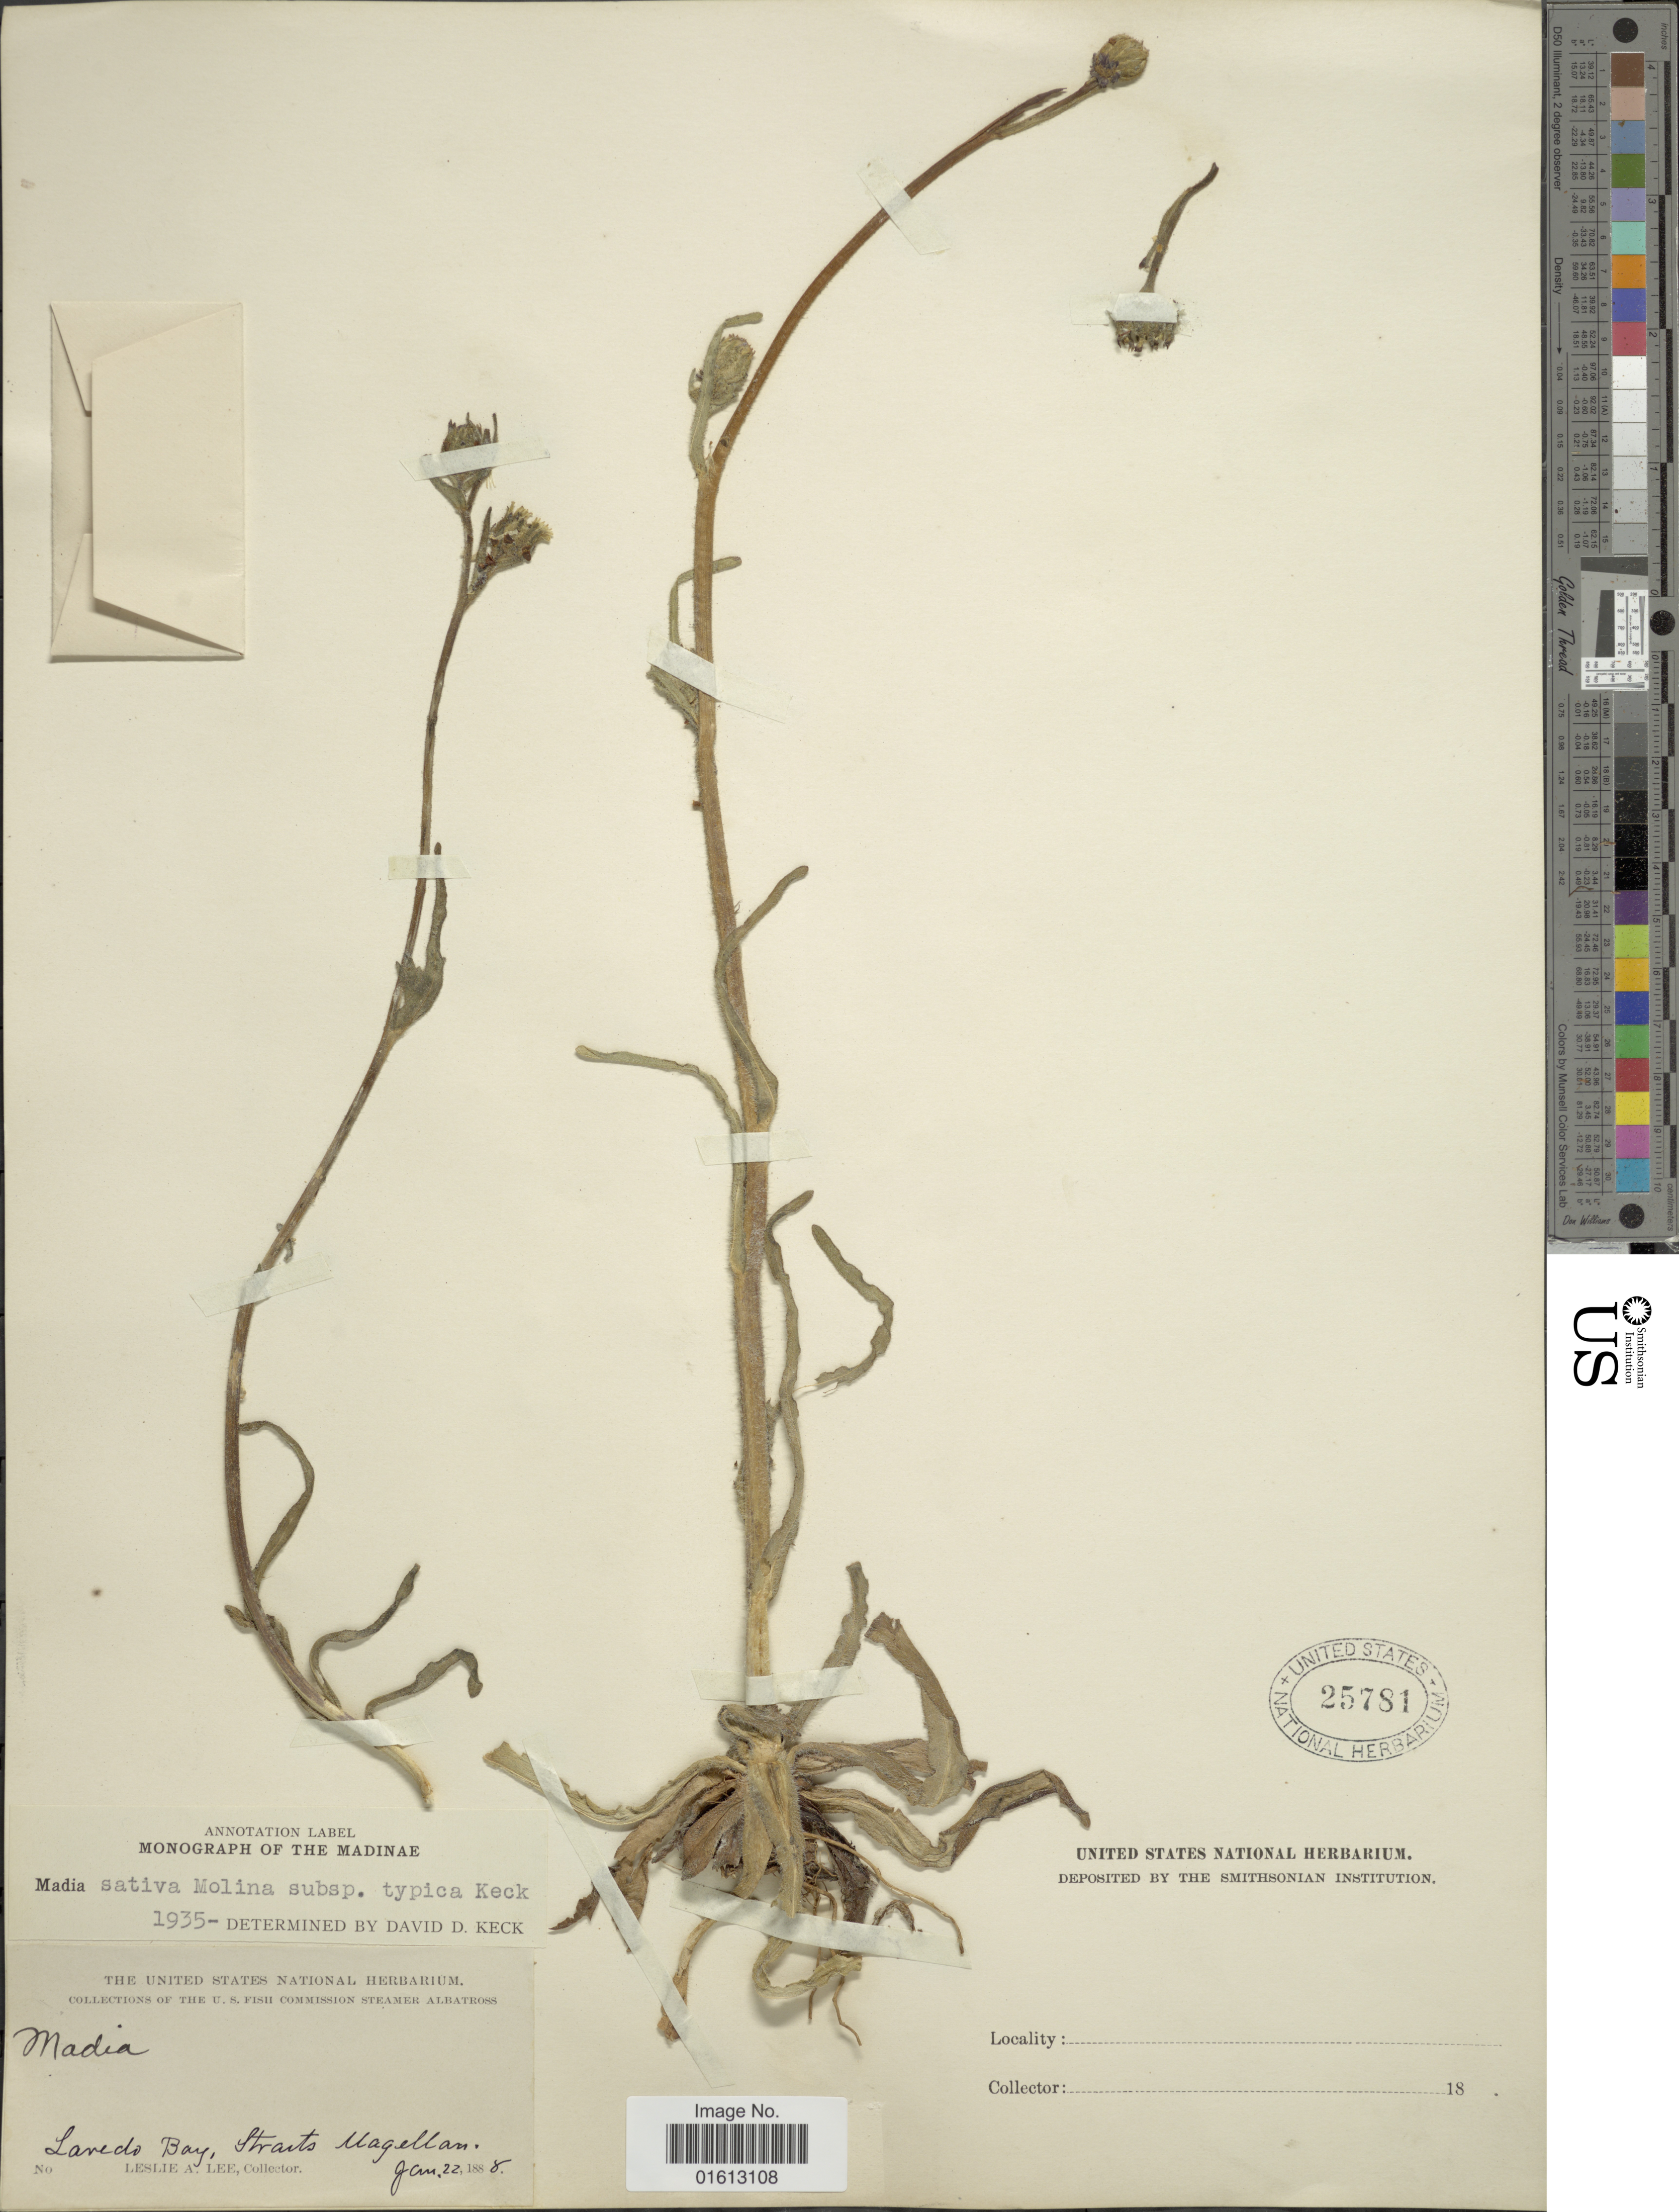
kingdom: Plantae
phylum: Tracheophyta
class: Magnoliopsida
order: Asterales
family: Asteraceae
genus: Madia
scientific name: Madia sativa subsp. sativa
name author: Molina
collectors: L. Lee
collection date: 1888-01-22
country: Chile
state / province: Magallanes y de la Antártica Chilena (XII)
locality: Laredo Bay Straits Magellan.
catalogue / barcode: US 25781